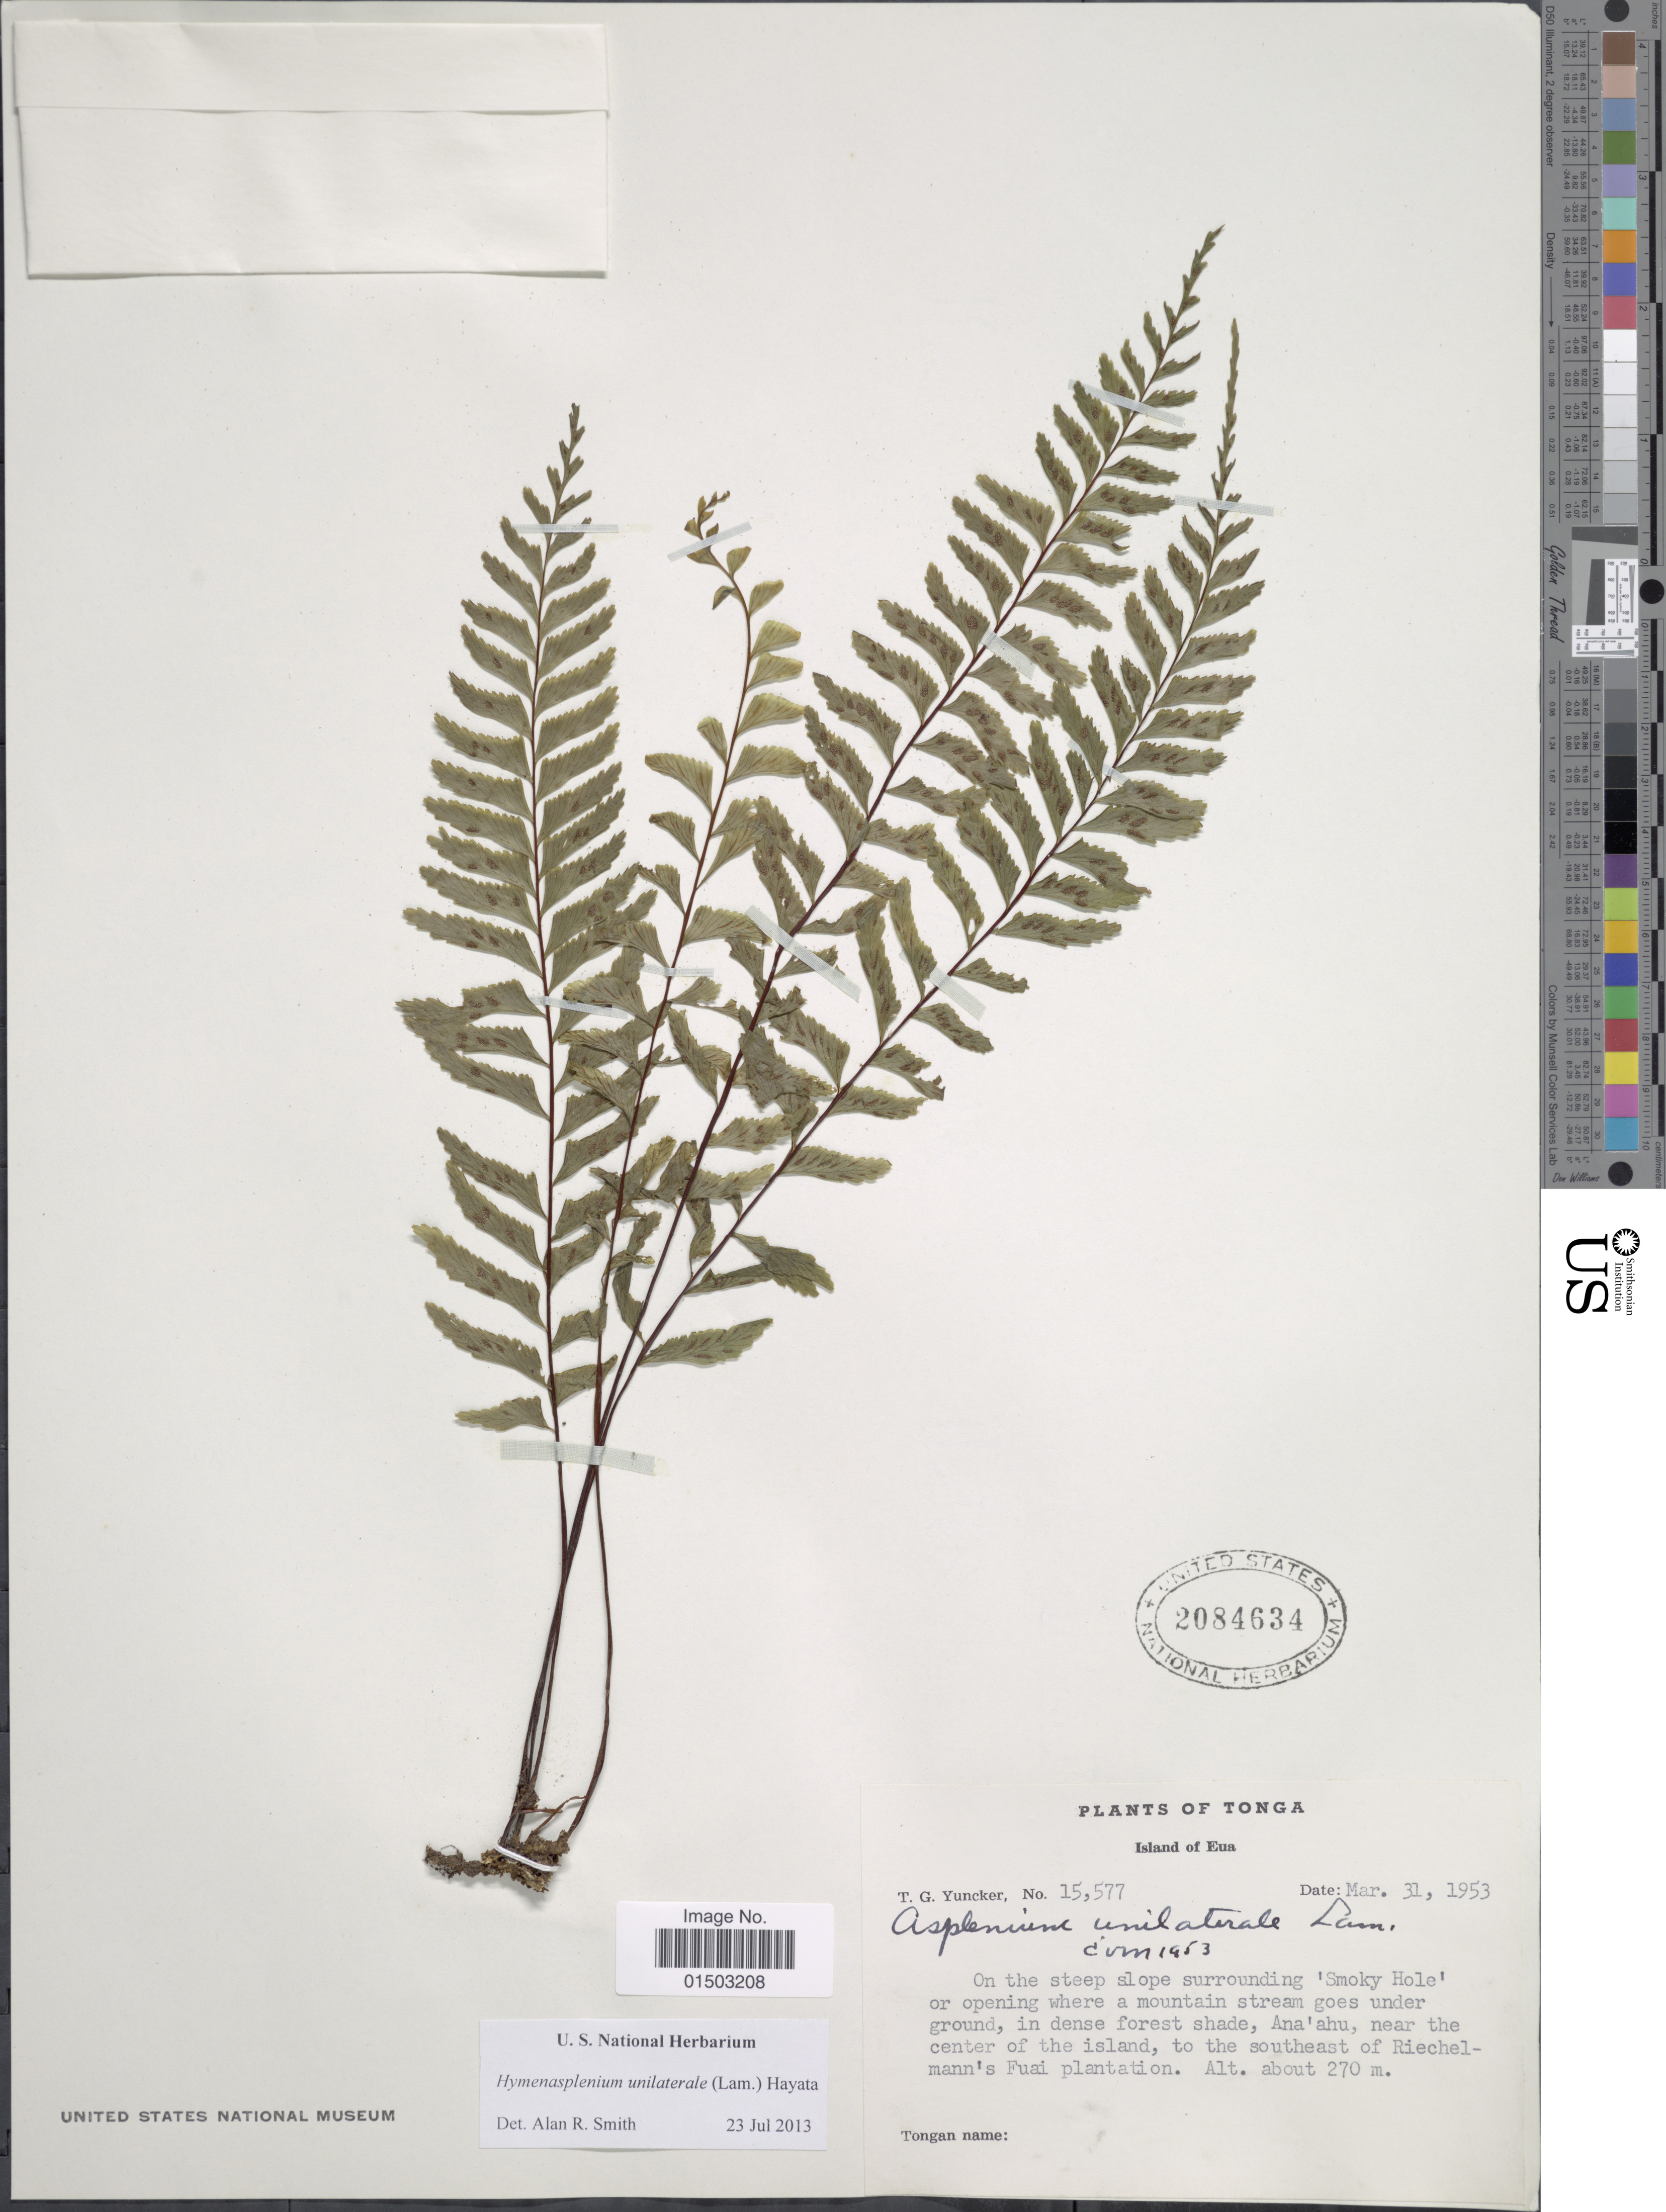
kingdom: Plantae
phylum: Tracheophyta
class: Polypodiopsida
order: Polypodiales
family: Aspleniaceae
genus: Hymenasplenium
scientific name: Hymenasplenium unilaterale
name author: (Lam.) Hayata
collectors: T. G. Yuncker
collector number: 15577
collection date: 1953-03-31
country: Tonga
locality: Tonga, Island of Eua. Ana'ahu, near the center of the island, to the southeast of Riechelmann's Fuai plantation.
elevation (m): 270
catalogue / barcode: US 2084634